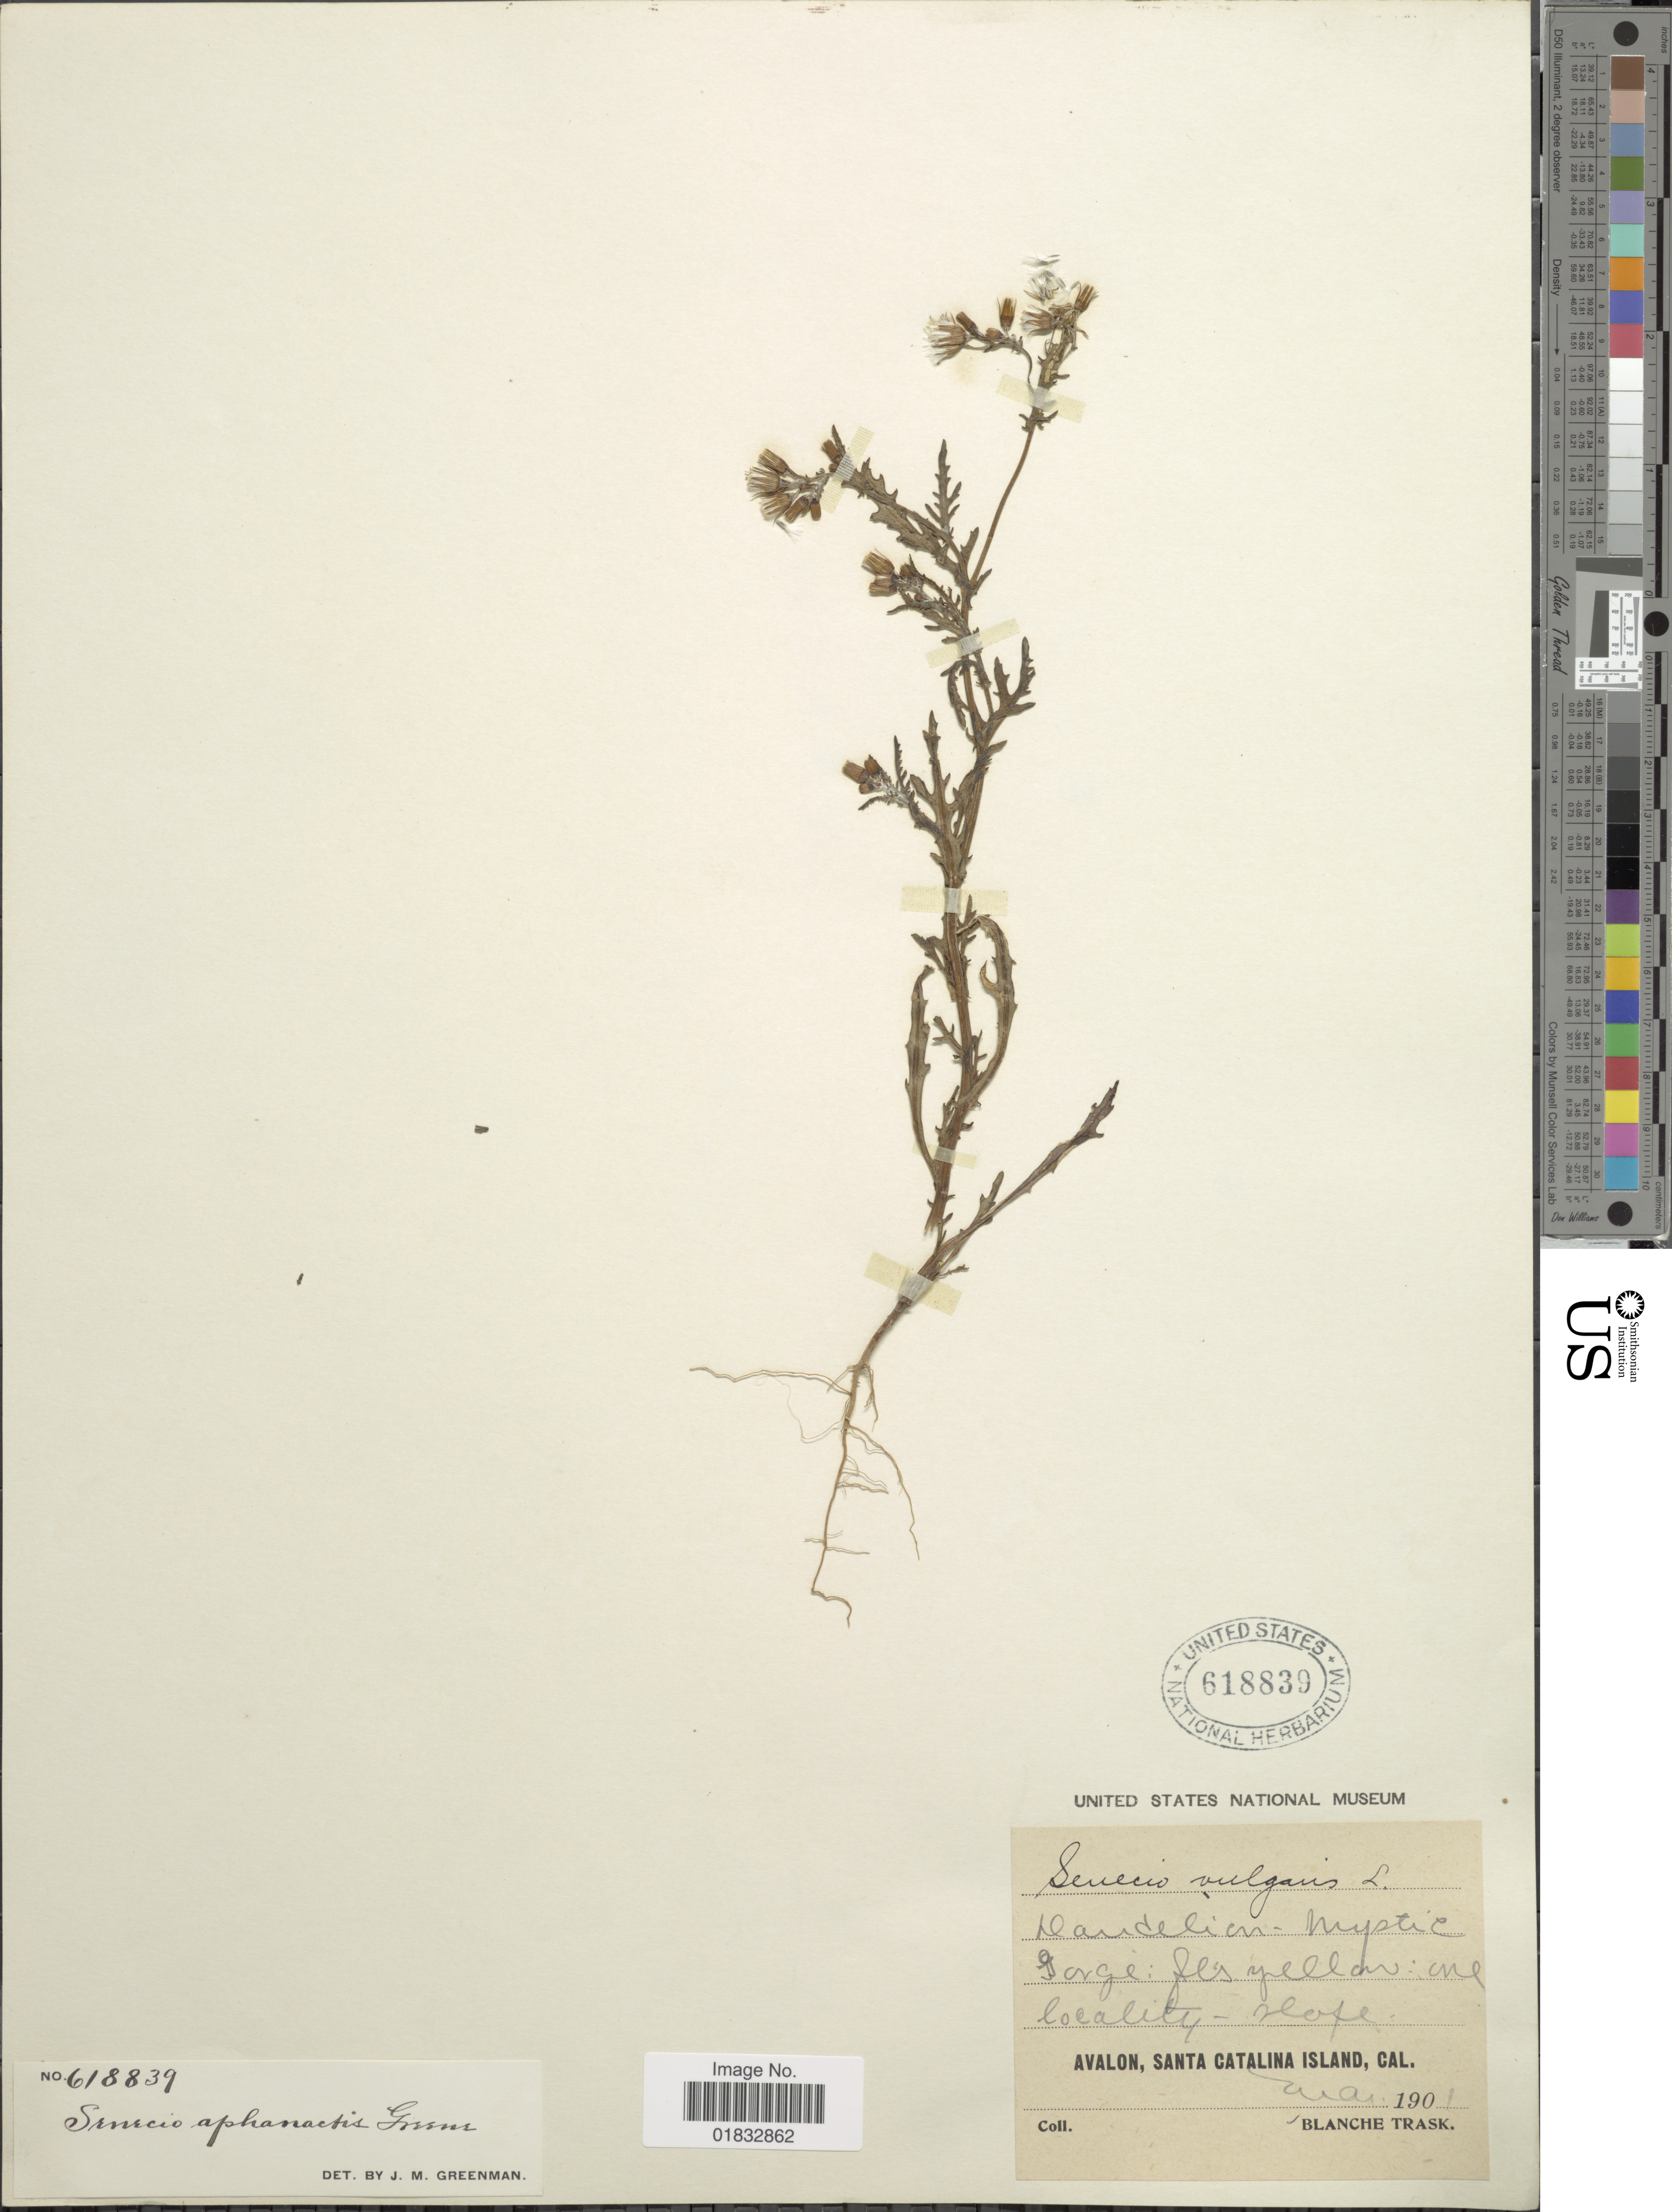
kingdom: Plantae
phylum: Tracheophyta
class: Magnoliopsida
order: Asterales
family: Asteraceae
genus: Senecio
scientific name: Senecio aphanactis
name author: Greene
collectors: B. Trask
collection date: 1901-03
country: United States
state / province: California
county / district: Los Angeles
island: Santa Catalina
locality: Slope, Avalon, Santa Catalina Island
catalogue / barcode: US 618839